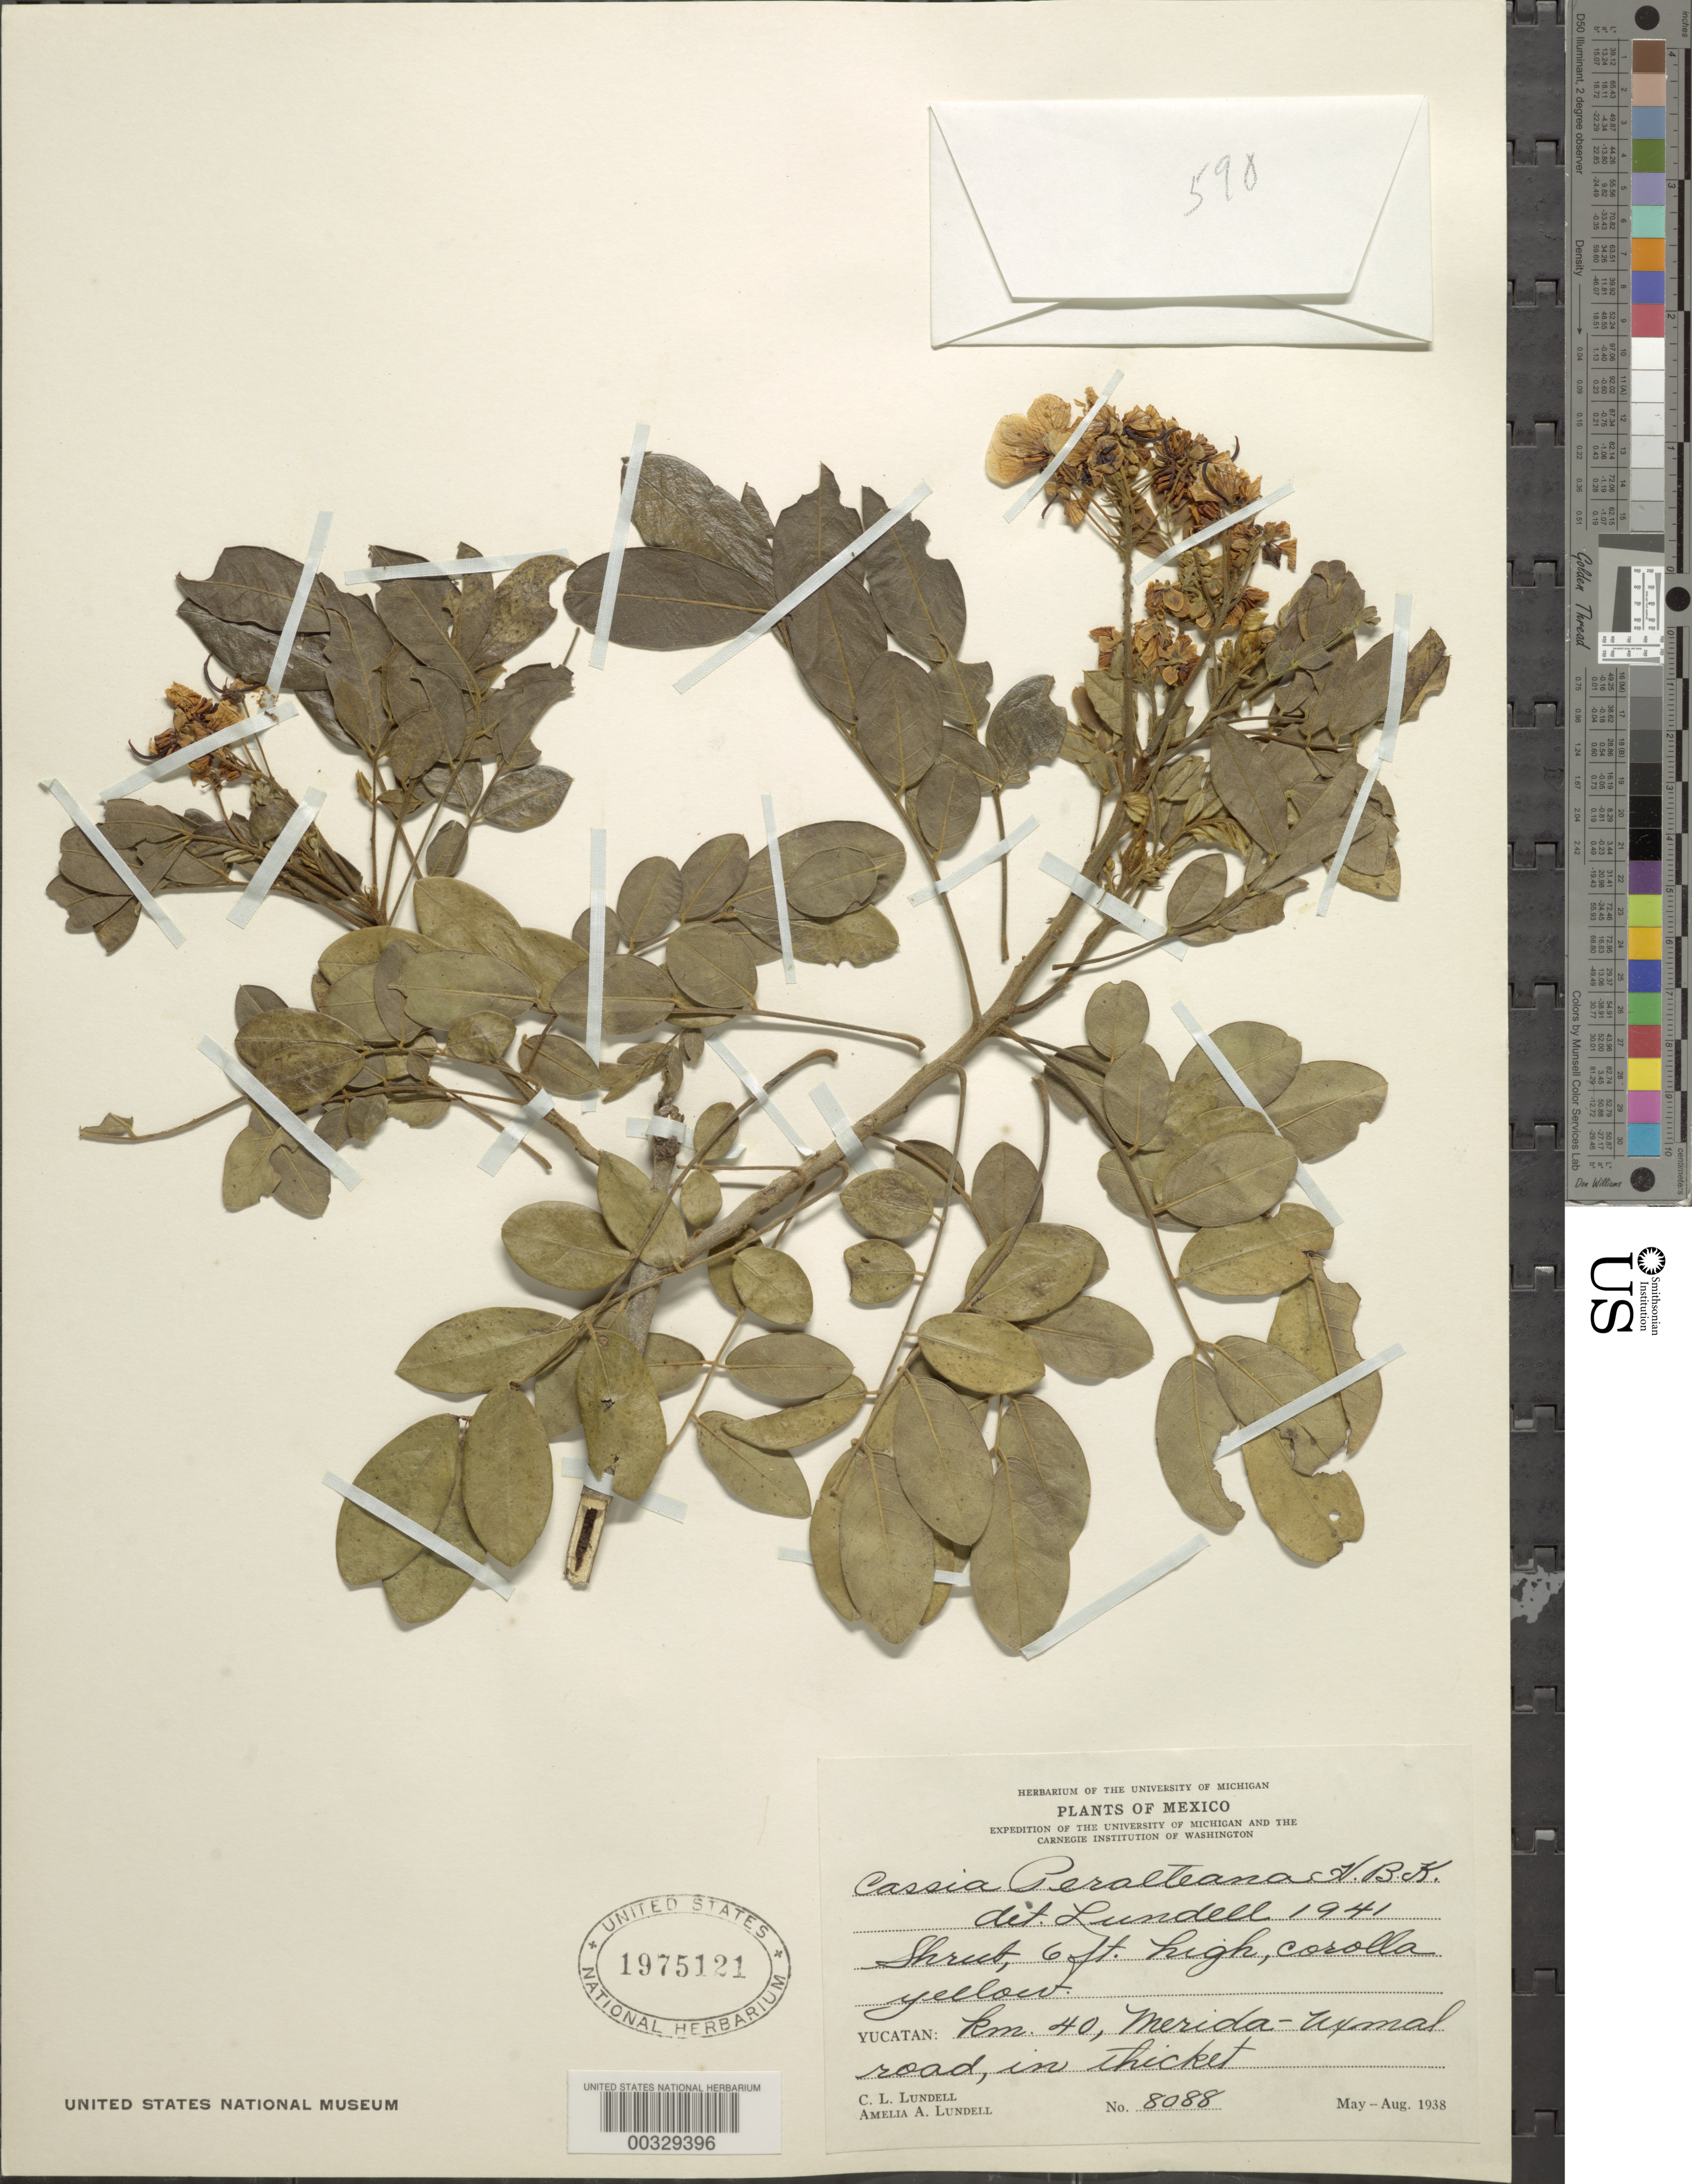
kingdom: Plantae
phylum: Tracheophyta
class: Magnoliopsida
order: Fabales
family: Fabaceae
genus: Senna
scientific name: Senna peralteana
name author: (Kunth) H.S. Irwin & Barneby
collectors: C. L. Lundell & A. A. Lundell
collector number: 8088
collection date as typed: May 1938 to -- Aug 1938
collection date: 1938-05/1938-08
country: Mexico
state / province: Yucatán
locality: Km 40. merida-uxmal road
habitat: In thicket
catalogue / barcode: US 1975121